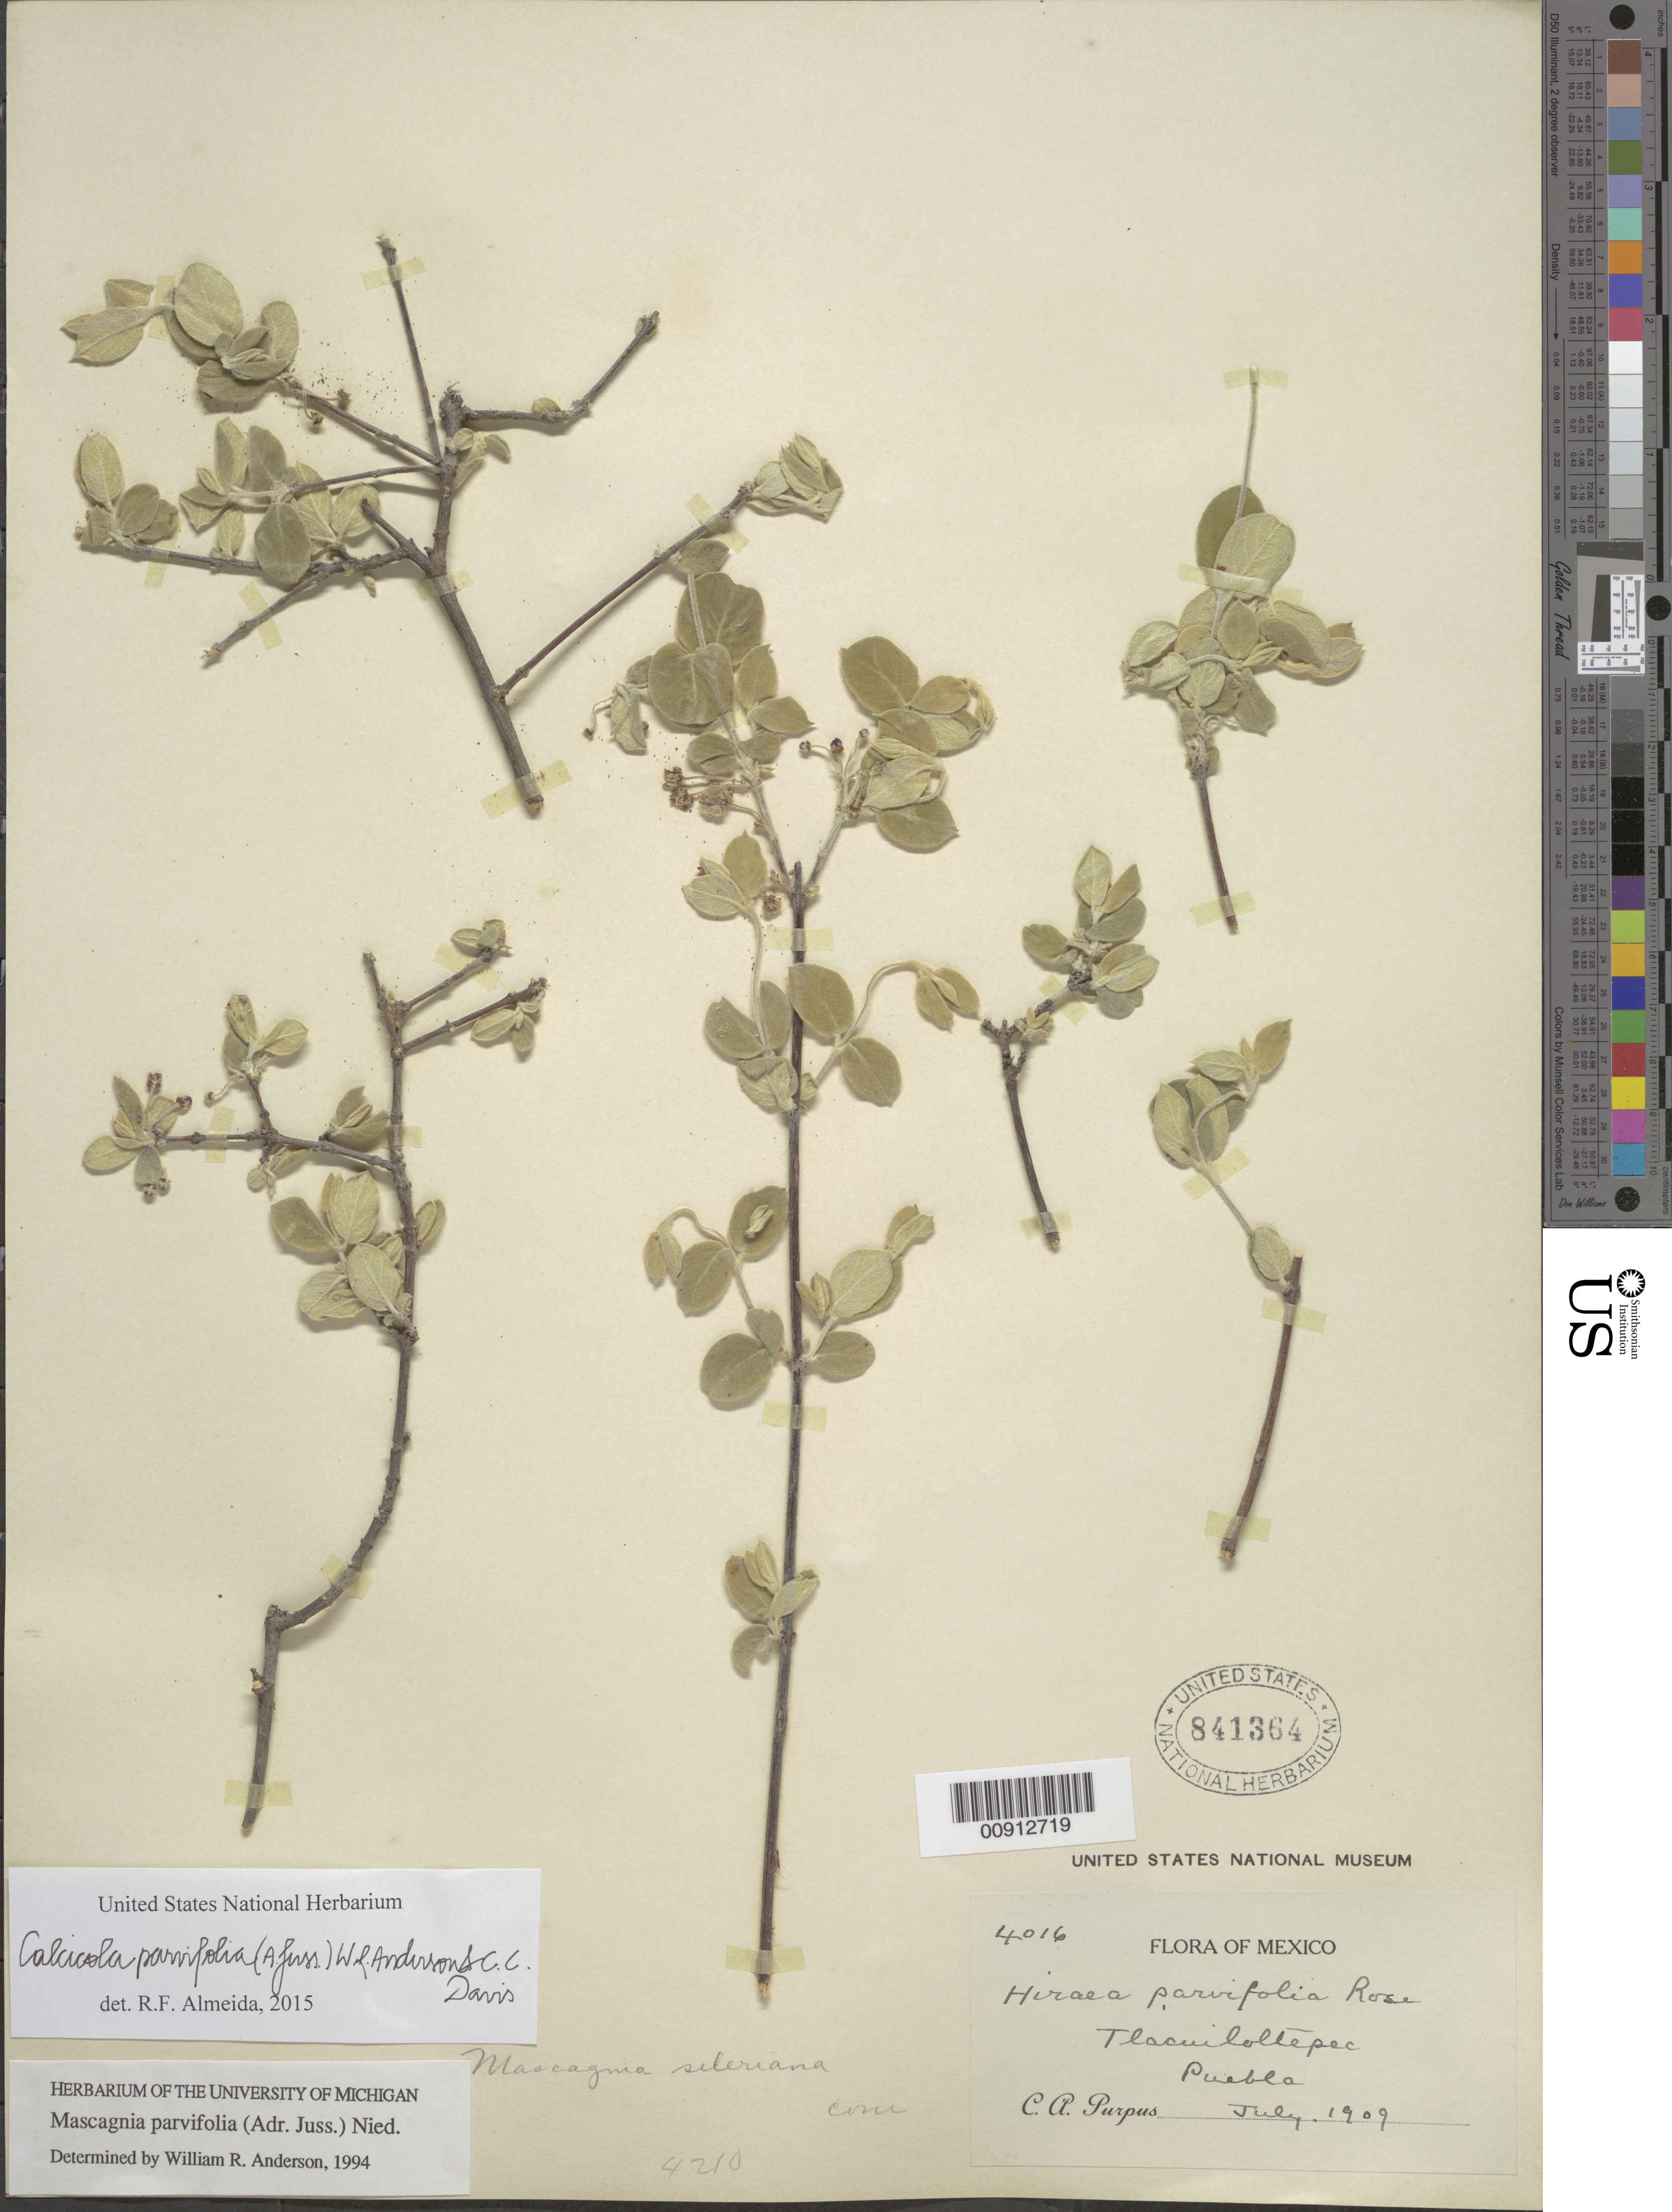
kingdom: Plantae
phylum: Tracheophyta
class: Magnoliopsida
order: Malpighiales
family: Malpighiaceae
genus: Calcicola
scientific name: Calcicola parvifolia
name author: (A. Juss.) W.R. Anderson & C. Davis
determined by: De Almeida, R. F., (HUEFS), Universidade Estadual de Feira de Santana (BRAZIL)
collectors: C. A. Purpus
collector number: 4016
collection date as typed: Jul 1909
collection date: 1909-07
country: Mexico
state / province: Puebla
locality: Tlacuiloltepec, Puebla.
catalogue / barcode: US 841364